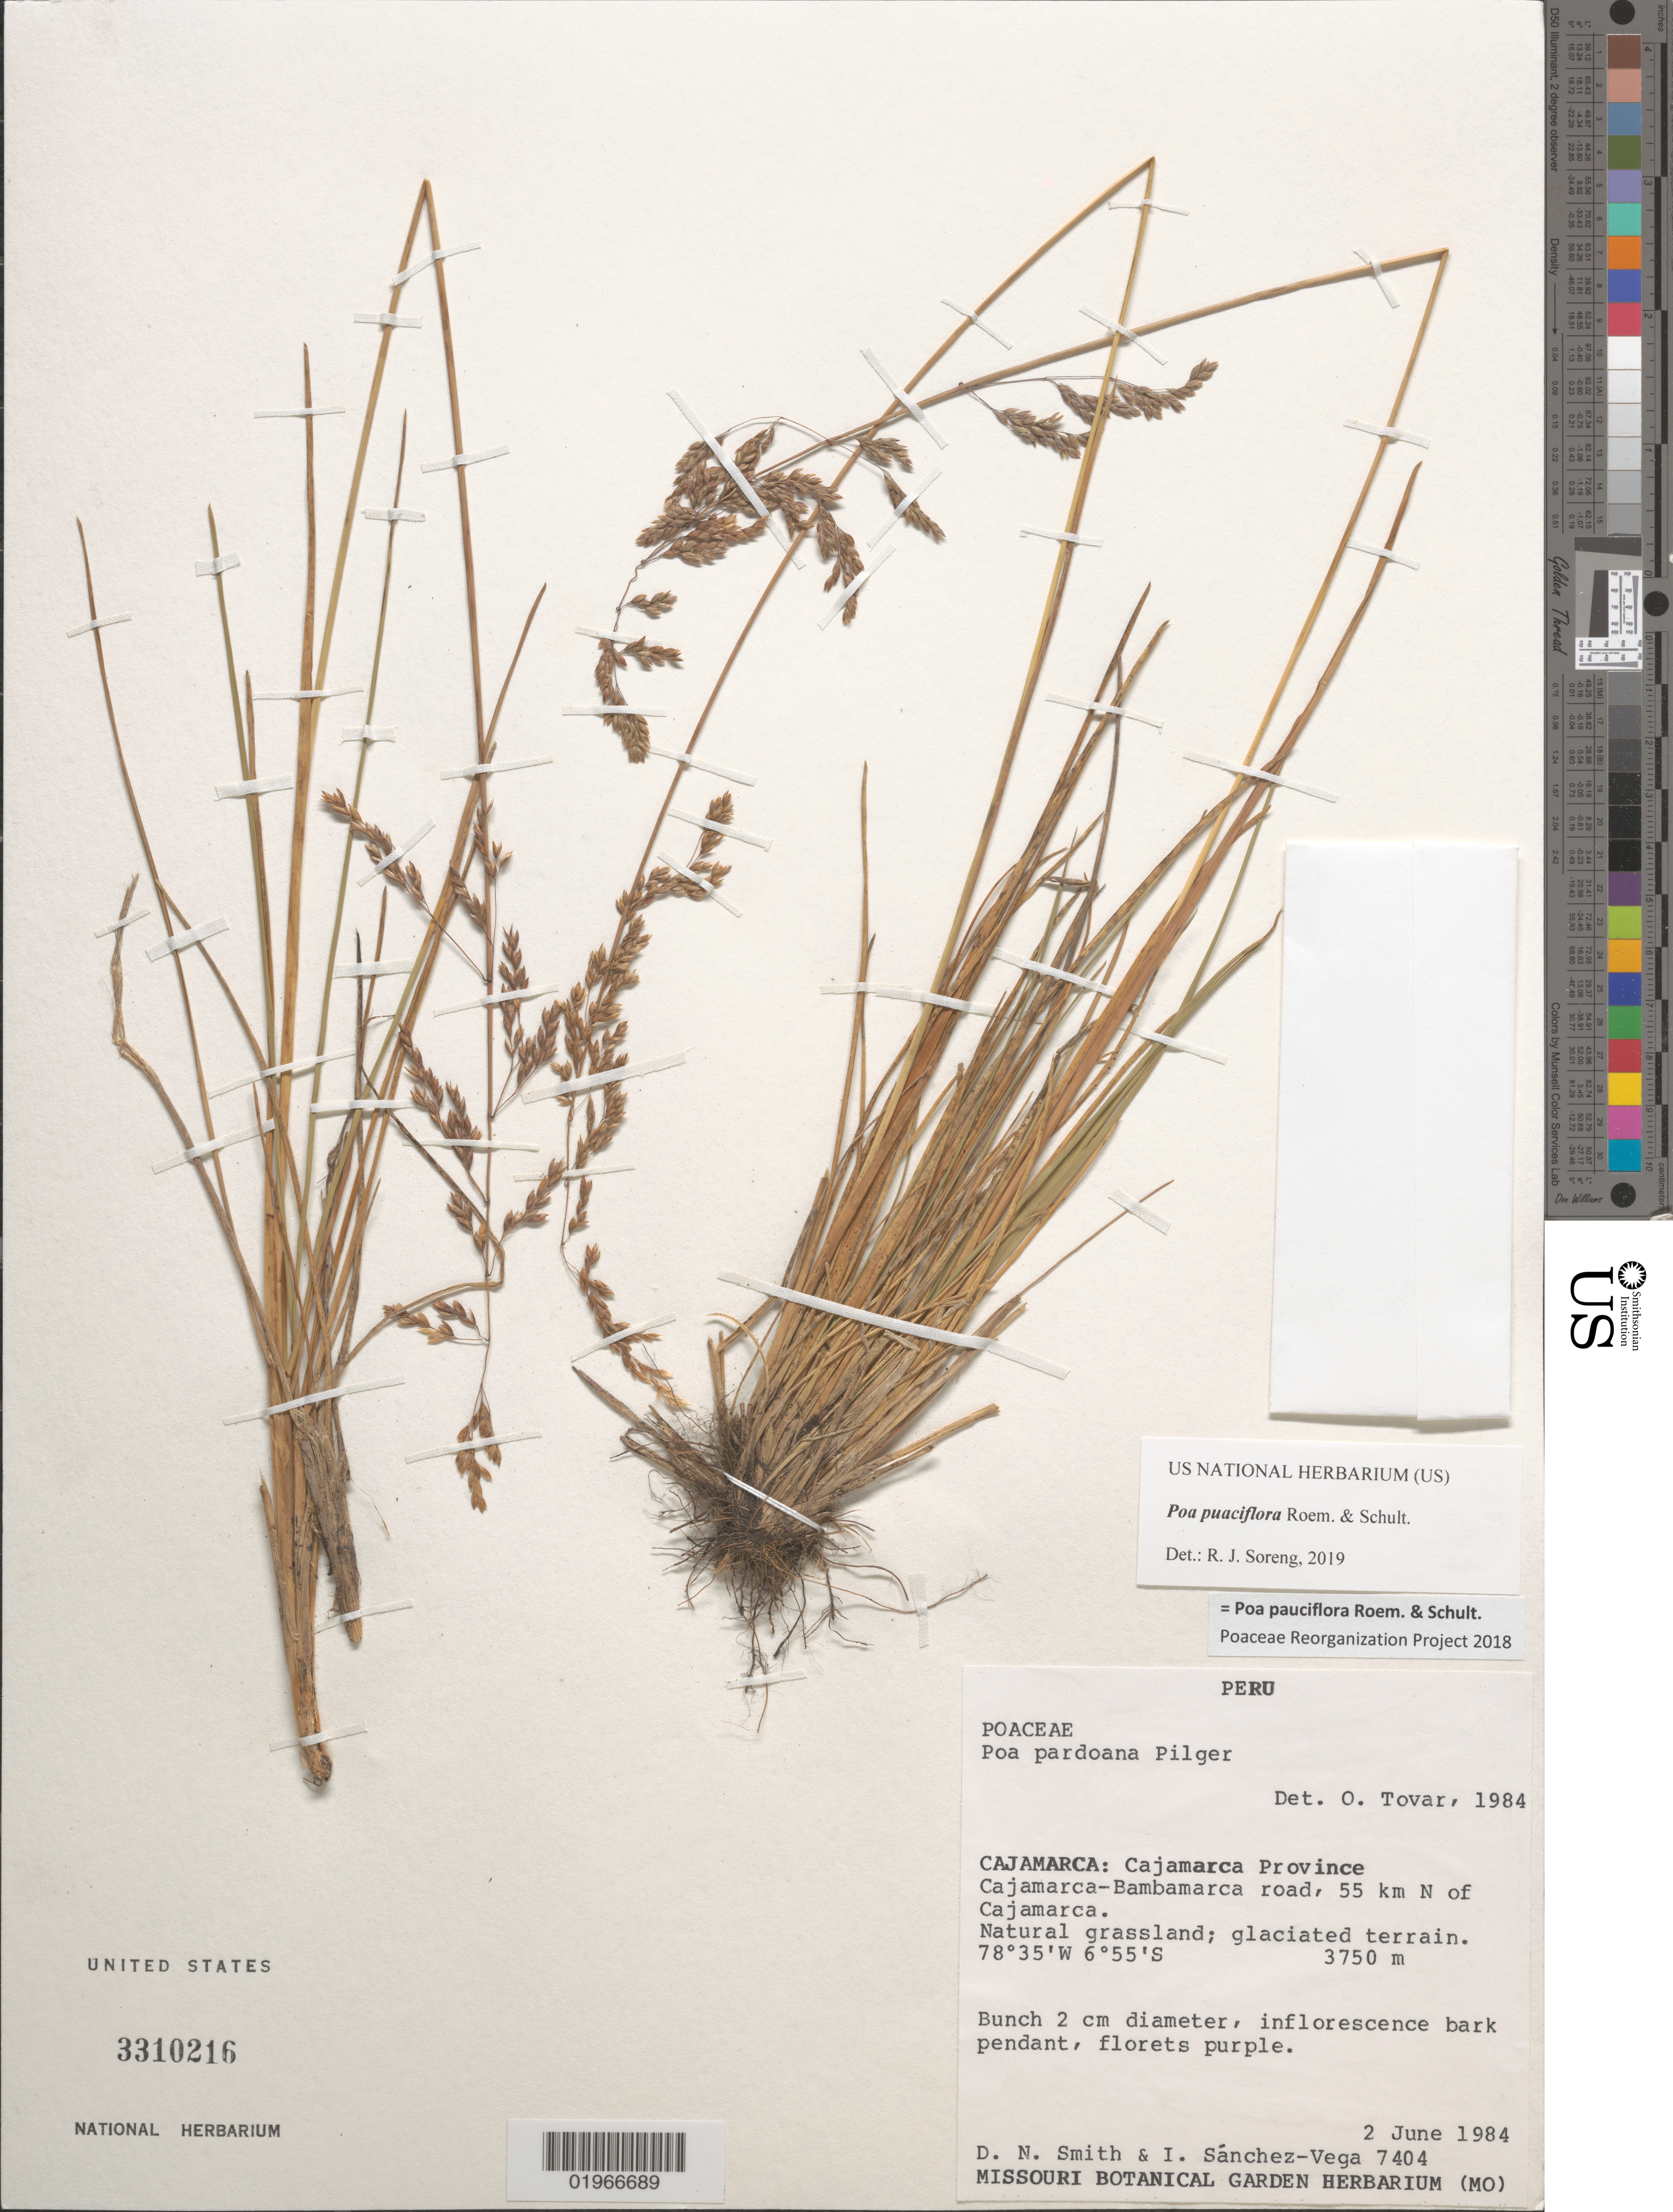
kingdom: Plantae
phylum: Tracheophyta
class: Liliopsida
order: Poales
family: Poaceae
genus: Poa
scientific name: Poa pauciflora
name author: Roem. & Schult.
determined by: Soreng, Robert J., Research Associate (BOT), Smithsonian Institution - National Museum of Natural History (UNITED STATES)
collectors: D. Smith & I. Sánchez-Vega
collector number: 7404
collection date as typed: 2 June 1984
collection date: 1984-06-02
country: Peru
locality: Cajamarca: Cajamarca Province. Cajamarca-Bambamarca road, 55 km N of Cajamarca.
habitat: Natural grassland; glaciated terrain.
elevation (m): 3750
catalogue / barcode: US 3310216